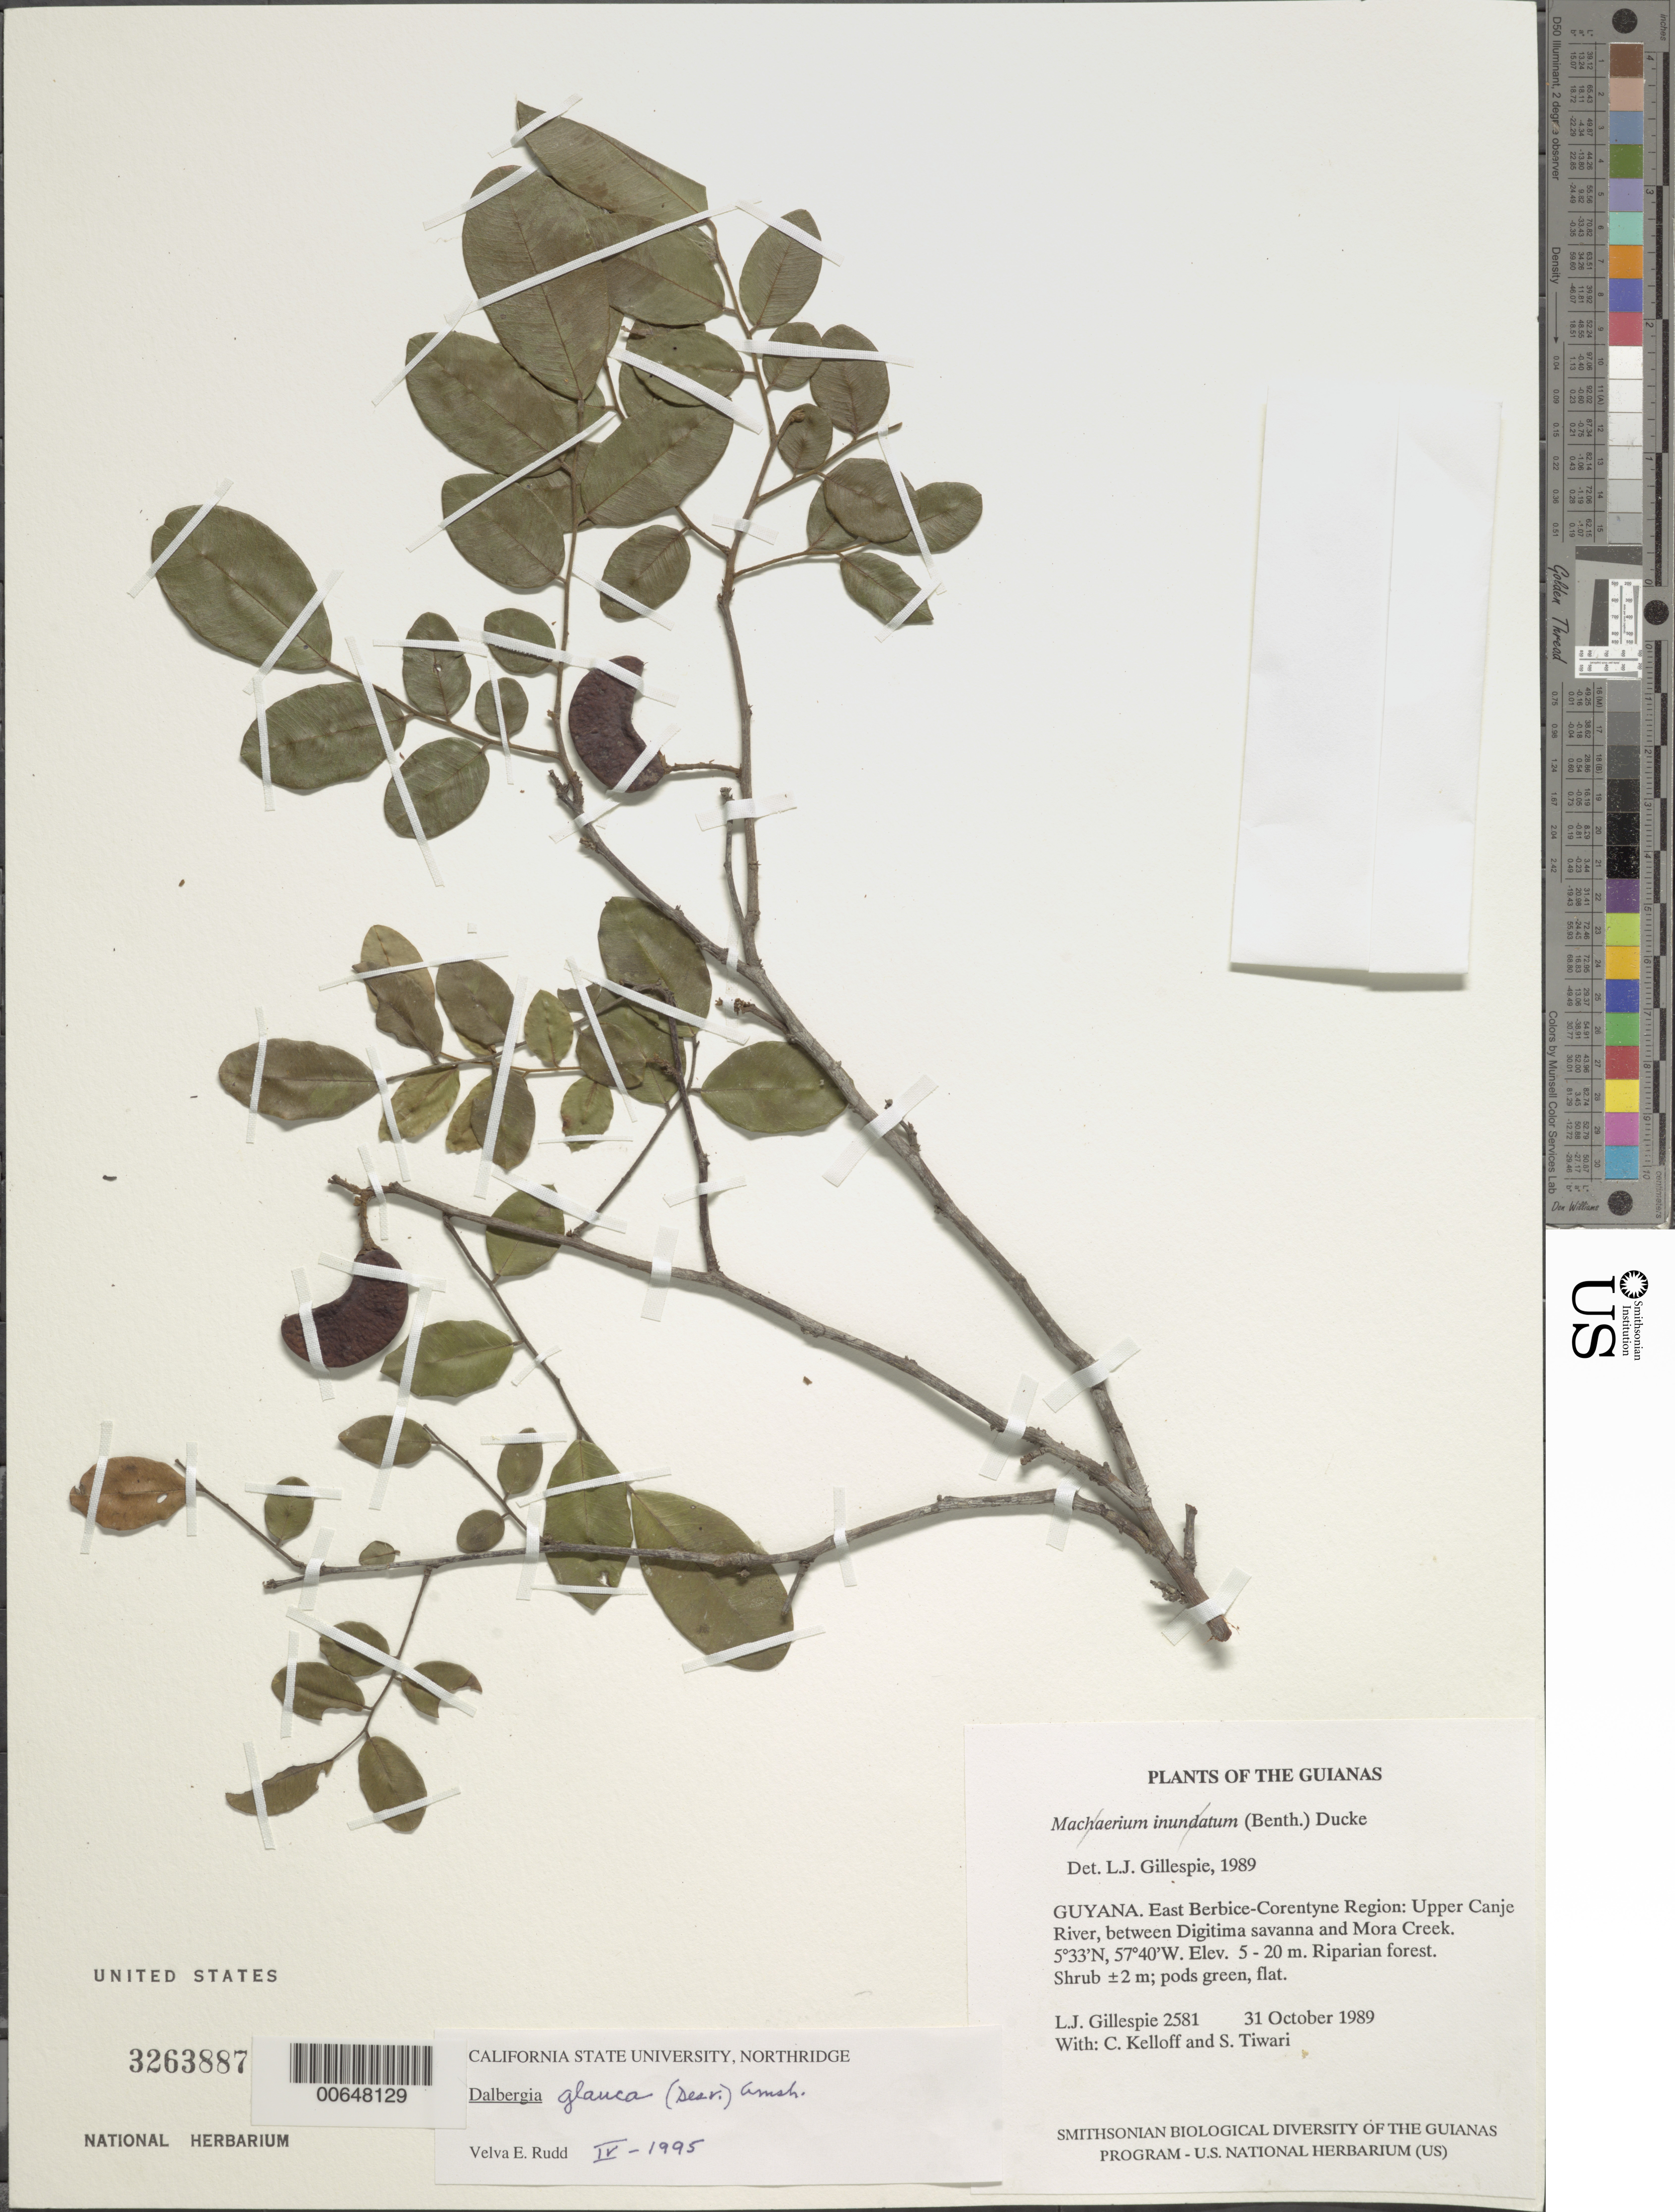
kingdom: Plantae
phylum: Tracheophyta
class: Magnoliopsida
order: Fabales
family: Fabaceae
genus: Dalbergia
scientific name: Dalbergia glauca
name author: (Desv.) Amshoff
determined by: Rudd, V. E.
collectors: L. J. Gillespie, C. L. Kelloff & S. Tiwari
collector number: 2581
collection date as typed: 31 October 1989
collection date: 1989-10-31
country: Guyana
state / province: E. Berbice-Corentyne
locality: Upper Canje River, between Digitima savanna and Mora Creek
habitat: Riparian forest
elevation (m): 5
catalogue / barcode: US 3263887